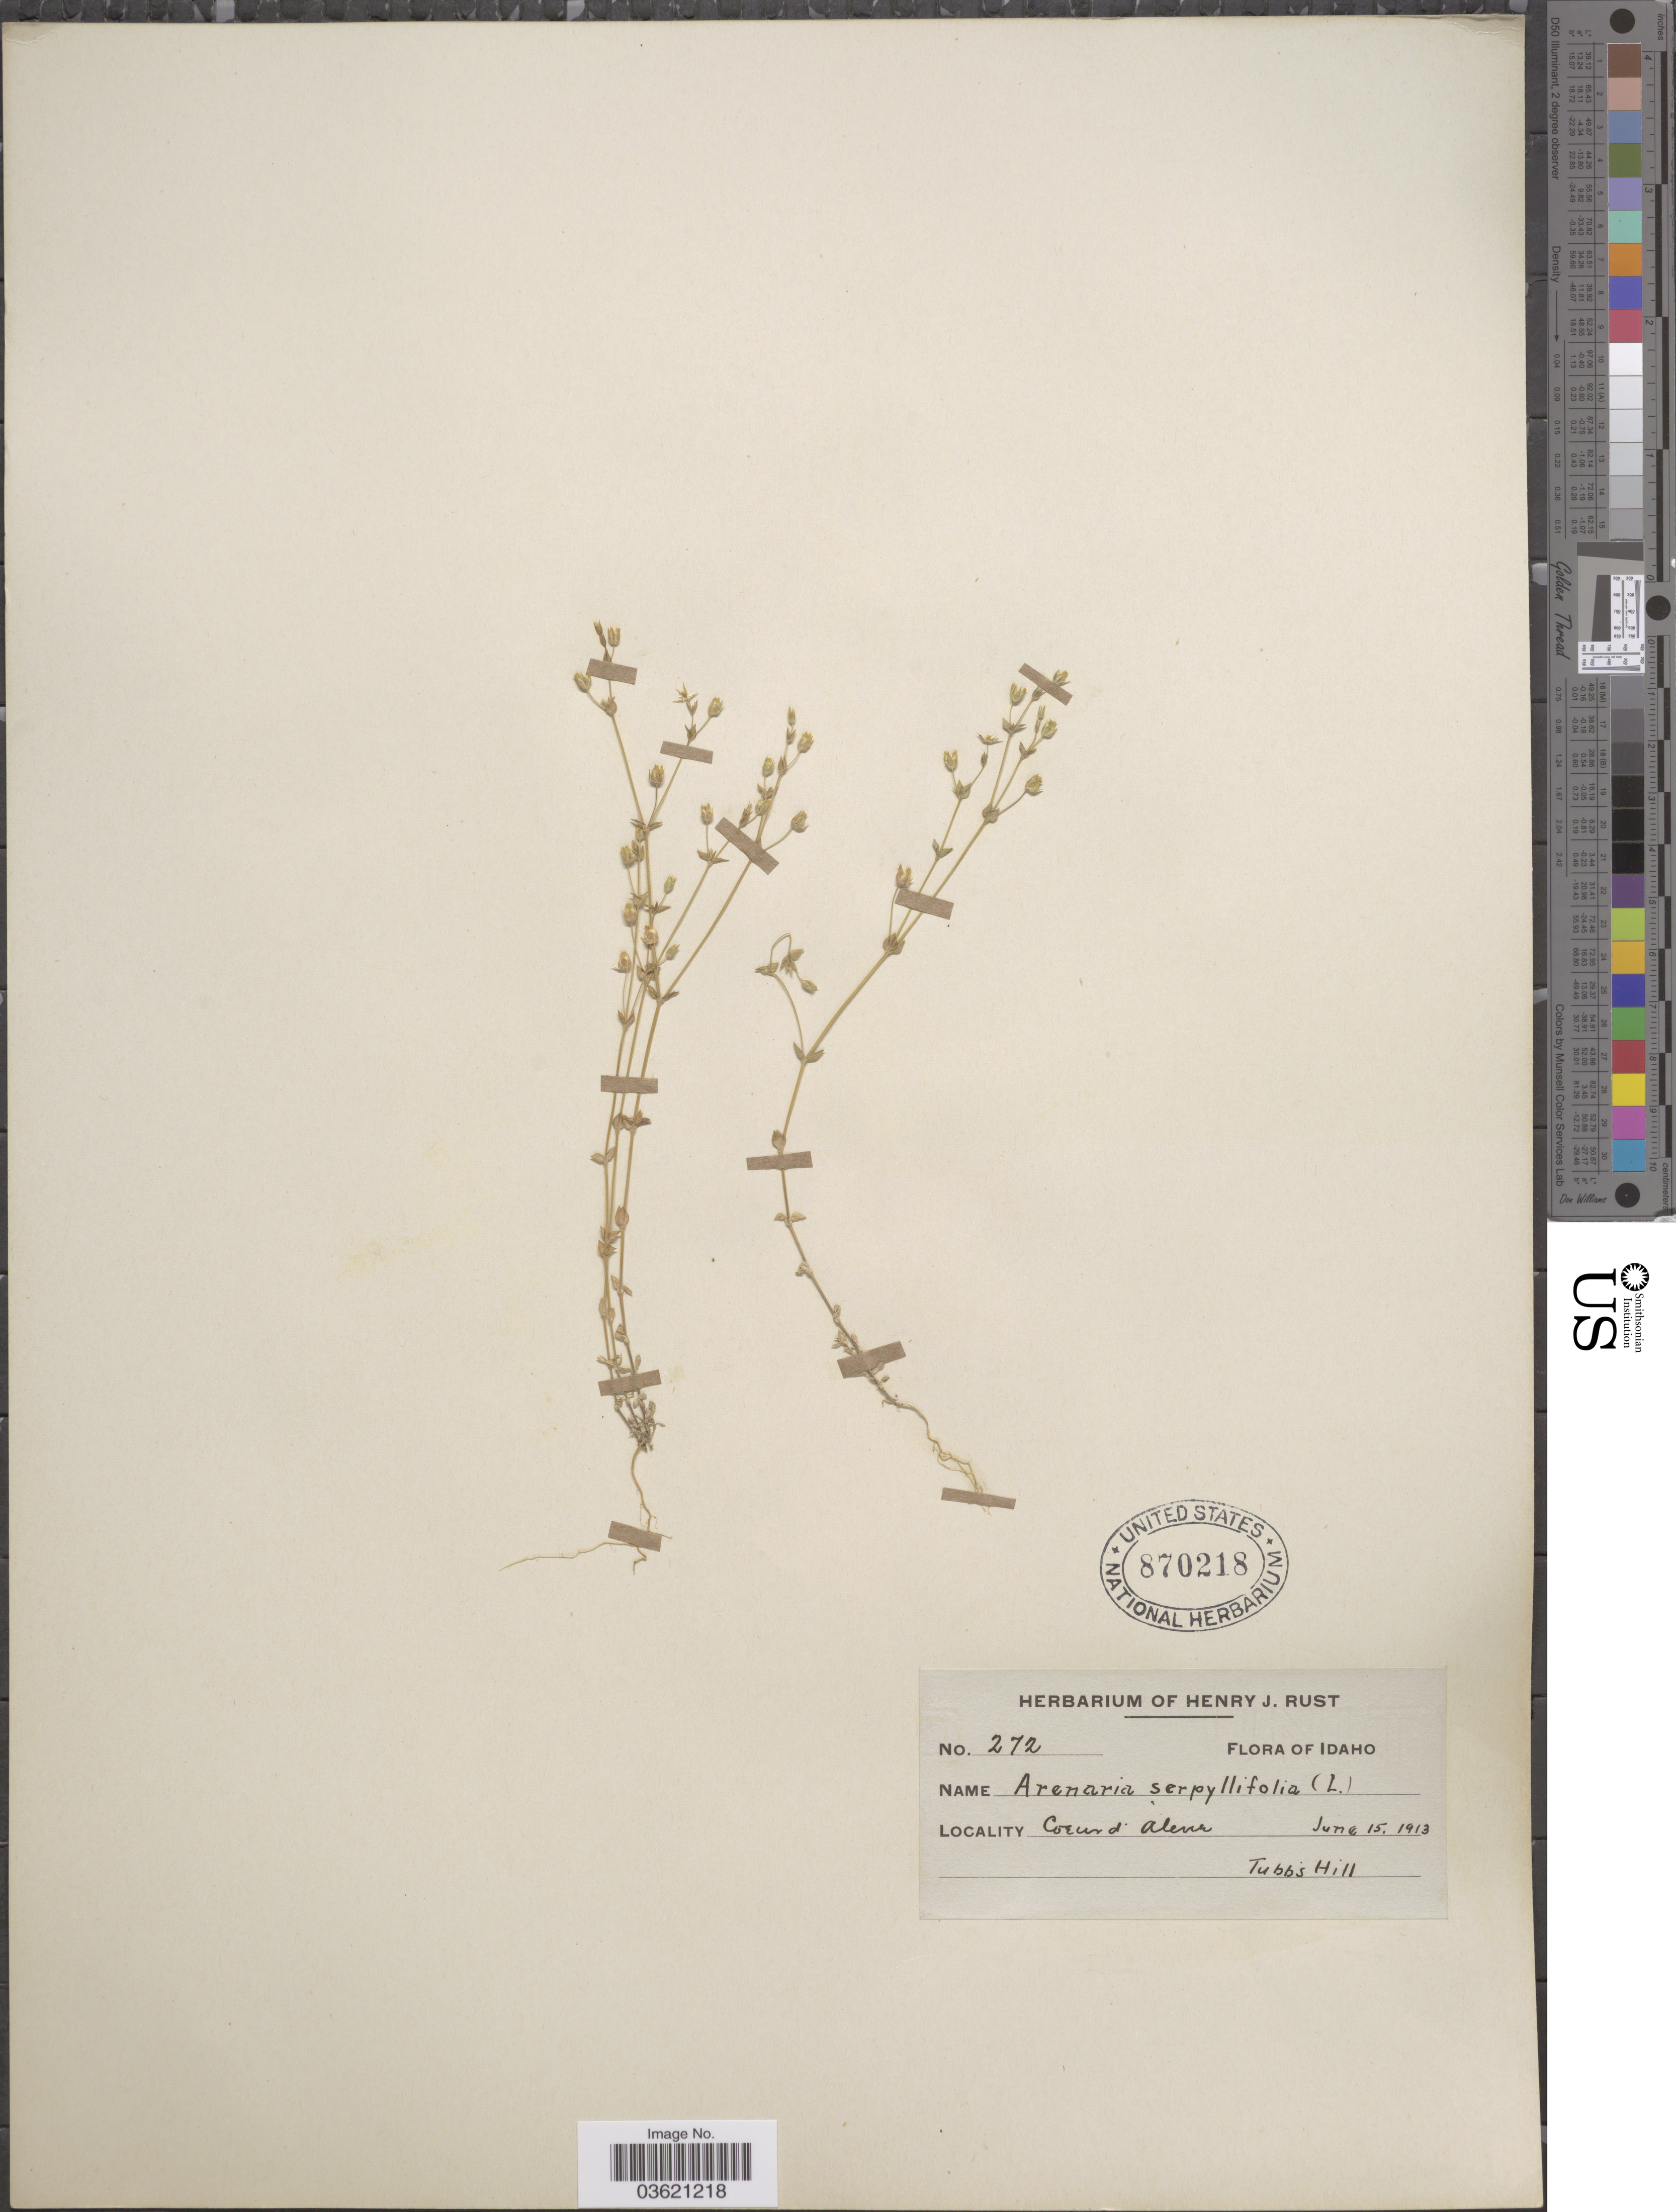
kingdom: Plantae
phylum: Tracheophyta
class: Magnoliopsida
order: Caryophyllales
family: Caryophyllaceae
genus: Arenaria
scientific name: Arenaria serpyllifolia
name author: L.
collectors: ex herb. Henry J. Rust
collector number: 272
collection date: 1913-06-15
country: United States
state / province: Idaho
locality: Coeur d'Alene. Tubbs Hill.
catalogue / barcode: US 870218